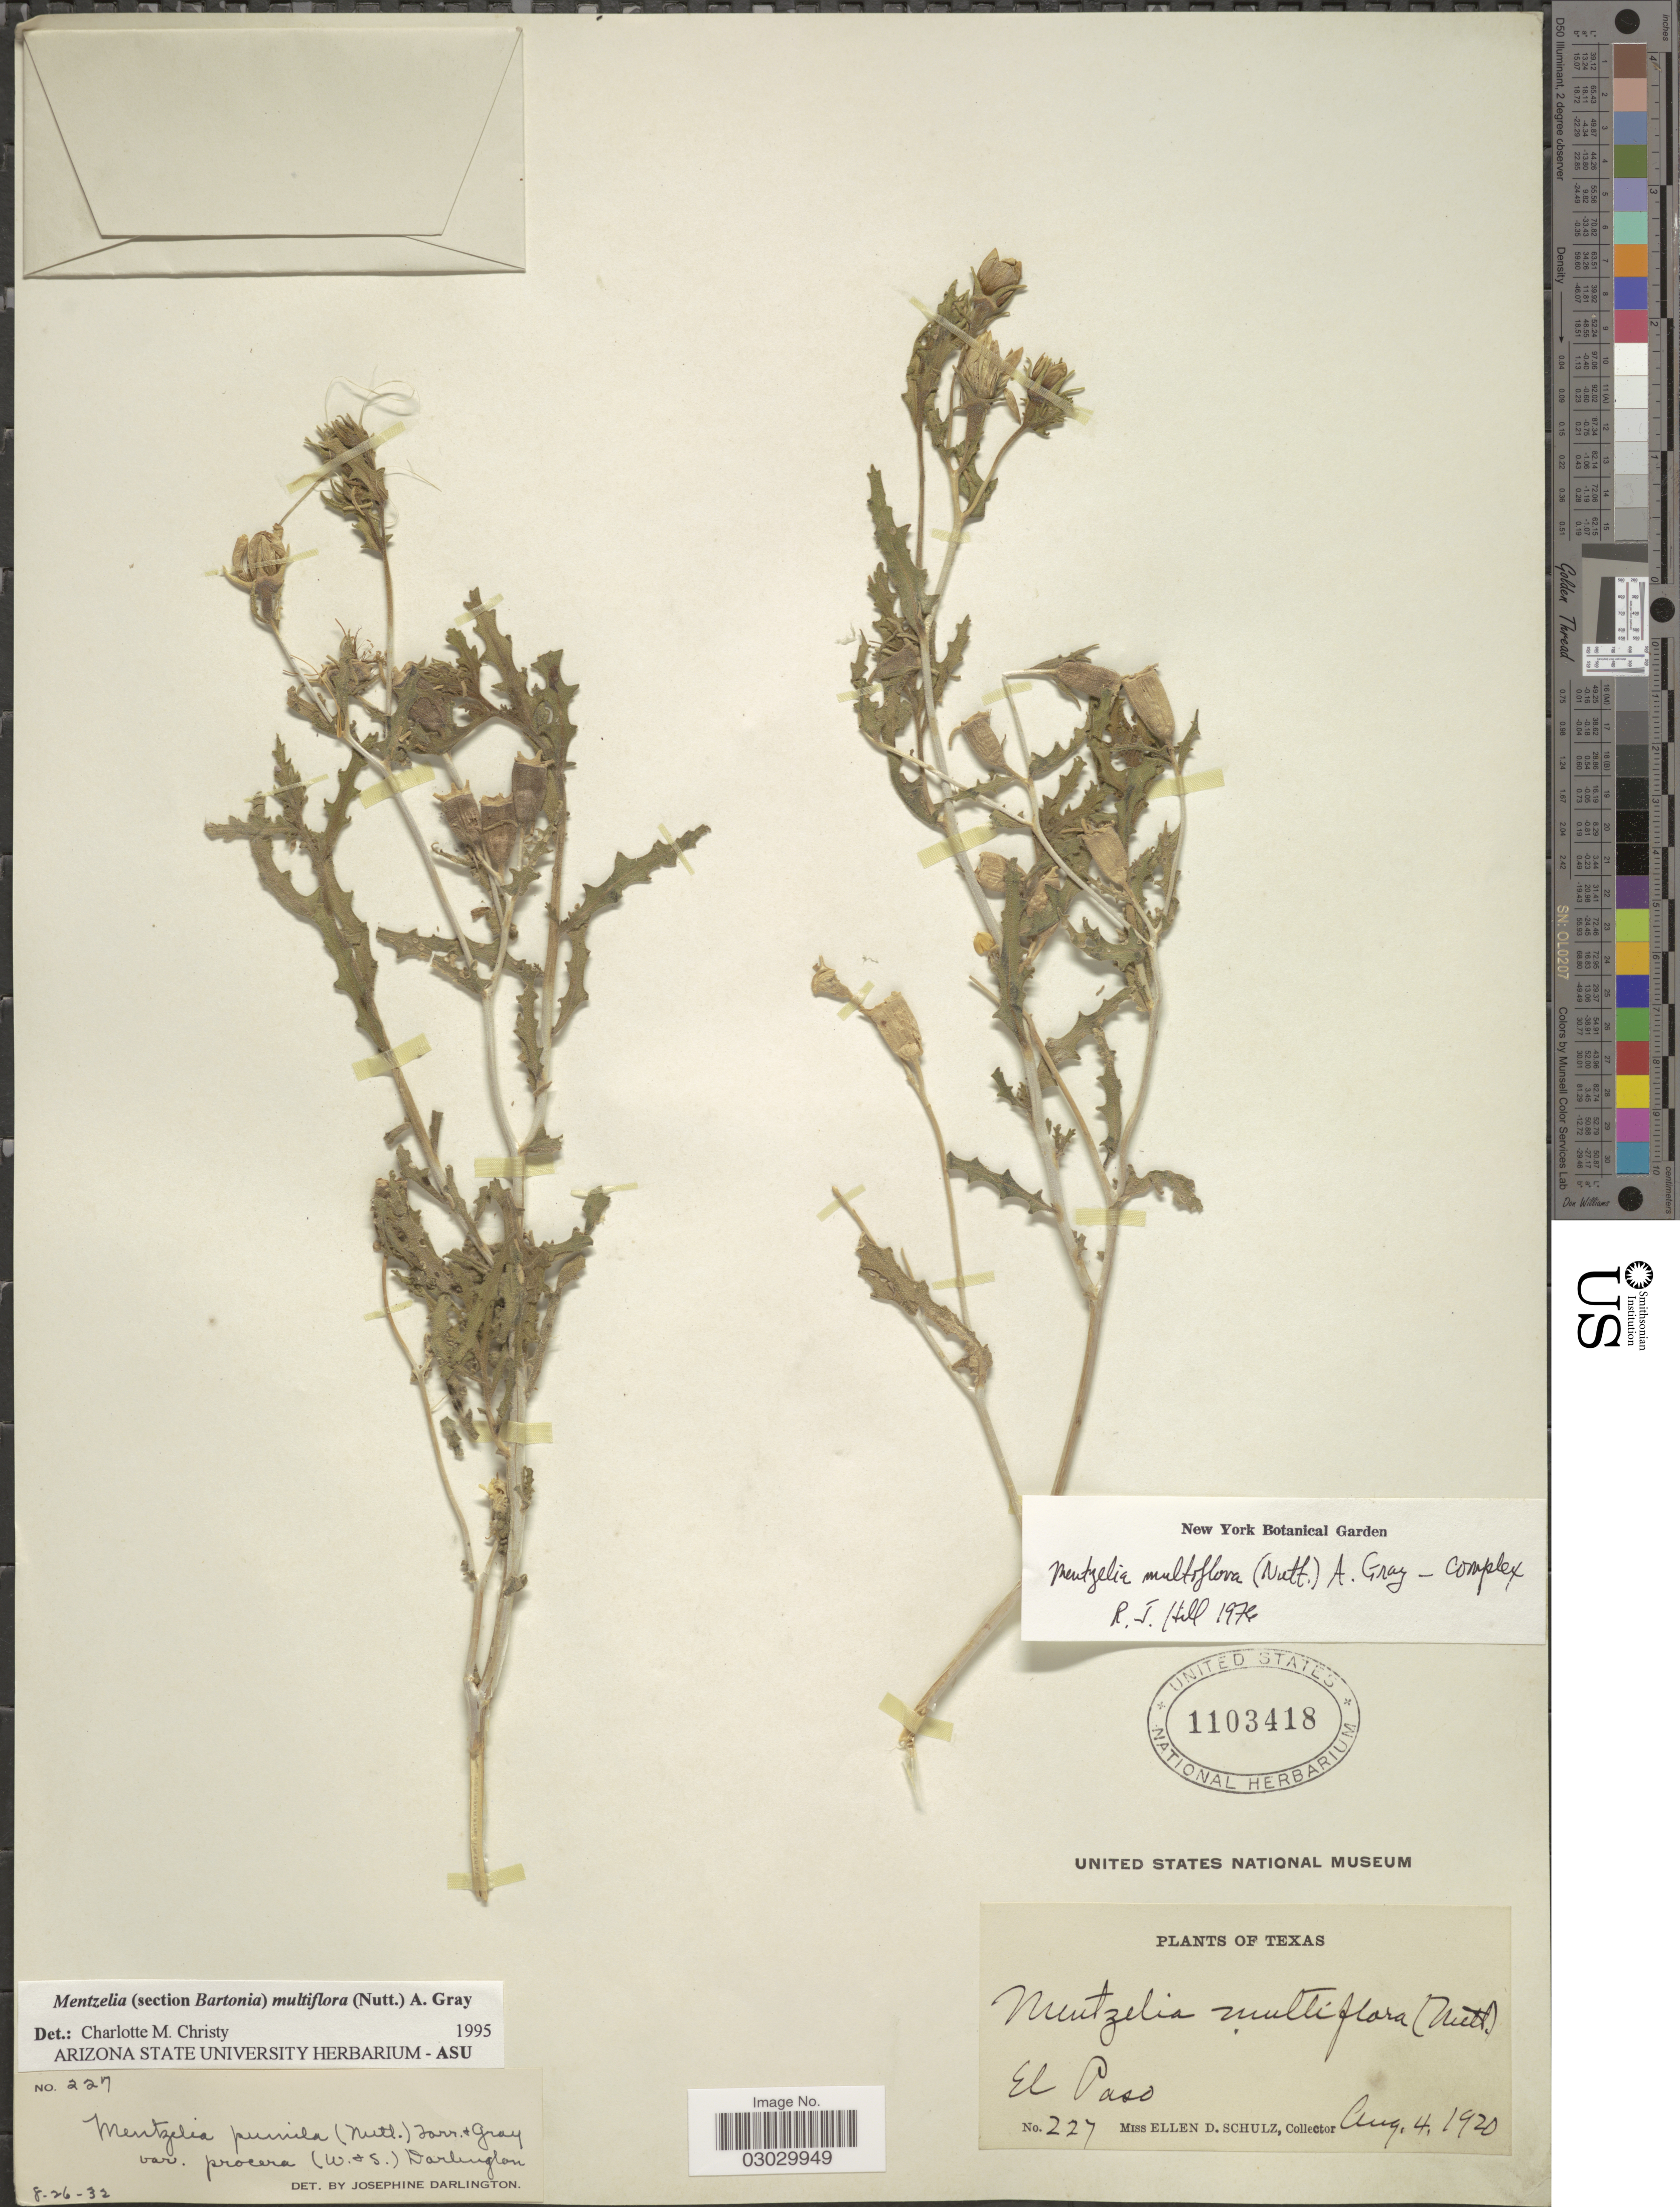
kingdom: Plantae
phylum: Tracheophyta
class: Magnoliopsida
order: Cornales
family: Loasaceae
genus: Mentzelia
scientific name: Mentzelia multiflora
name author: (Nutt.) A. Gray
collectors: E. D. Schulz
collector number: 227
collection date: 1920-08-04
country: United States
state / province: Texas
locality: El Paso.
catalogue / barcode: US 1103418